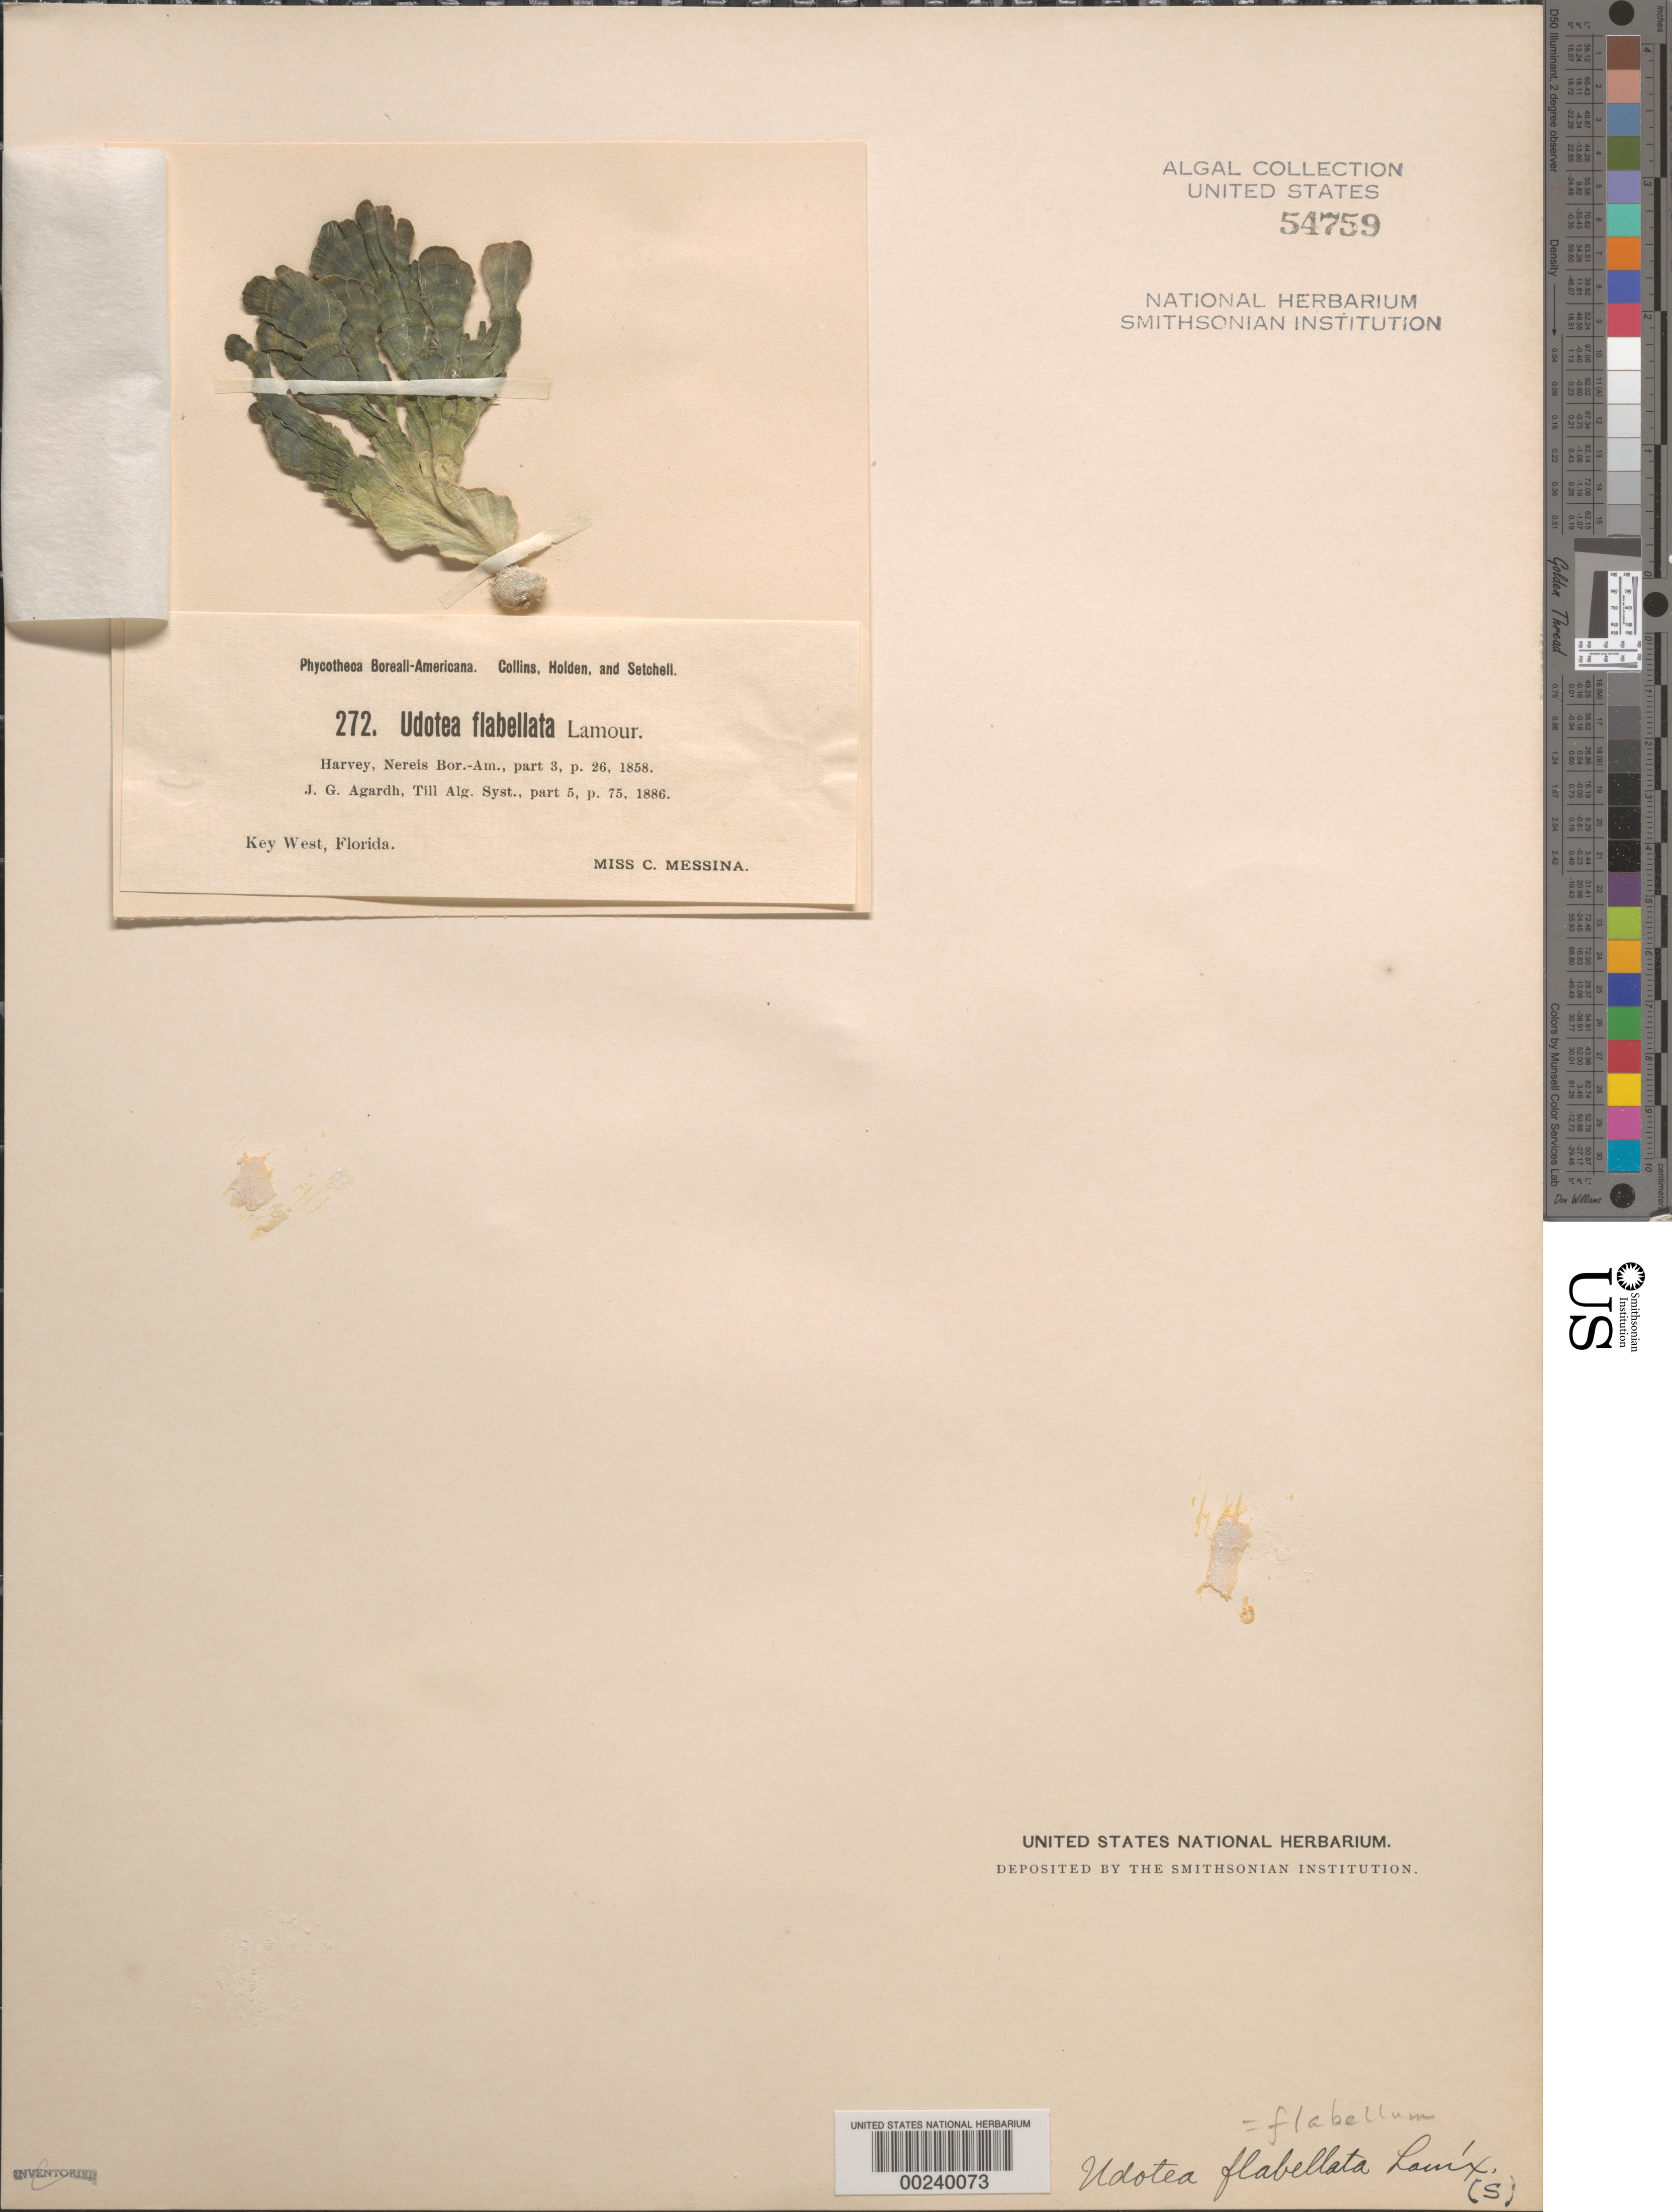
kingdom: Plantae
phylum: Chlorophyta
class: Ulvophyceae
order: Bryopsidales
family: Udoteaceae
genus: Udotea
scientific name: Udotea flabellum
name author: (J. Ellis & Sol.) M. Howe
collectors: C. Messina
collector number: PB-A 272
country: United States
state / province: Florida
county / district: Monroe County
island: Key West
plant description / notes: Collins, Holden & Setchell, Phycotheca Boreali-Americana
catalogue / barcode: US 54759